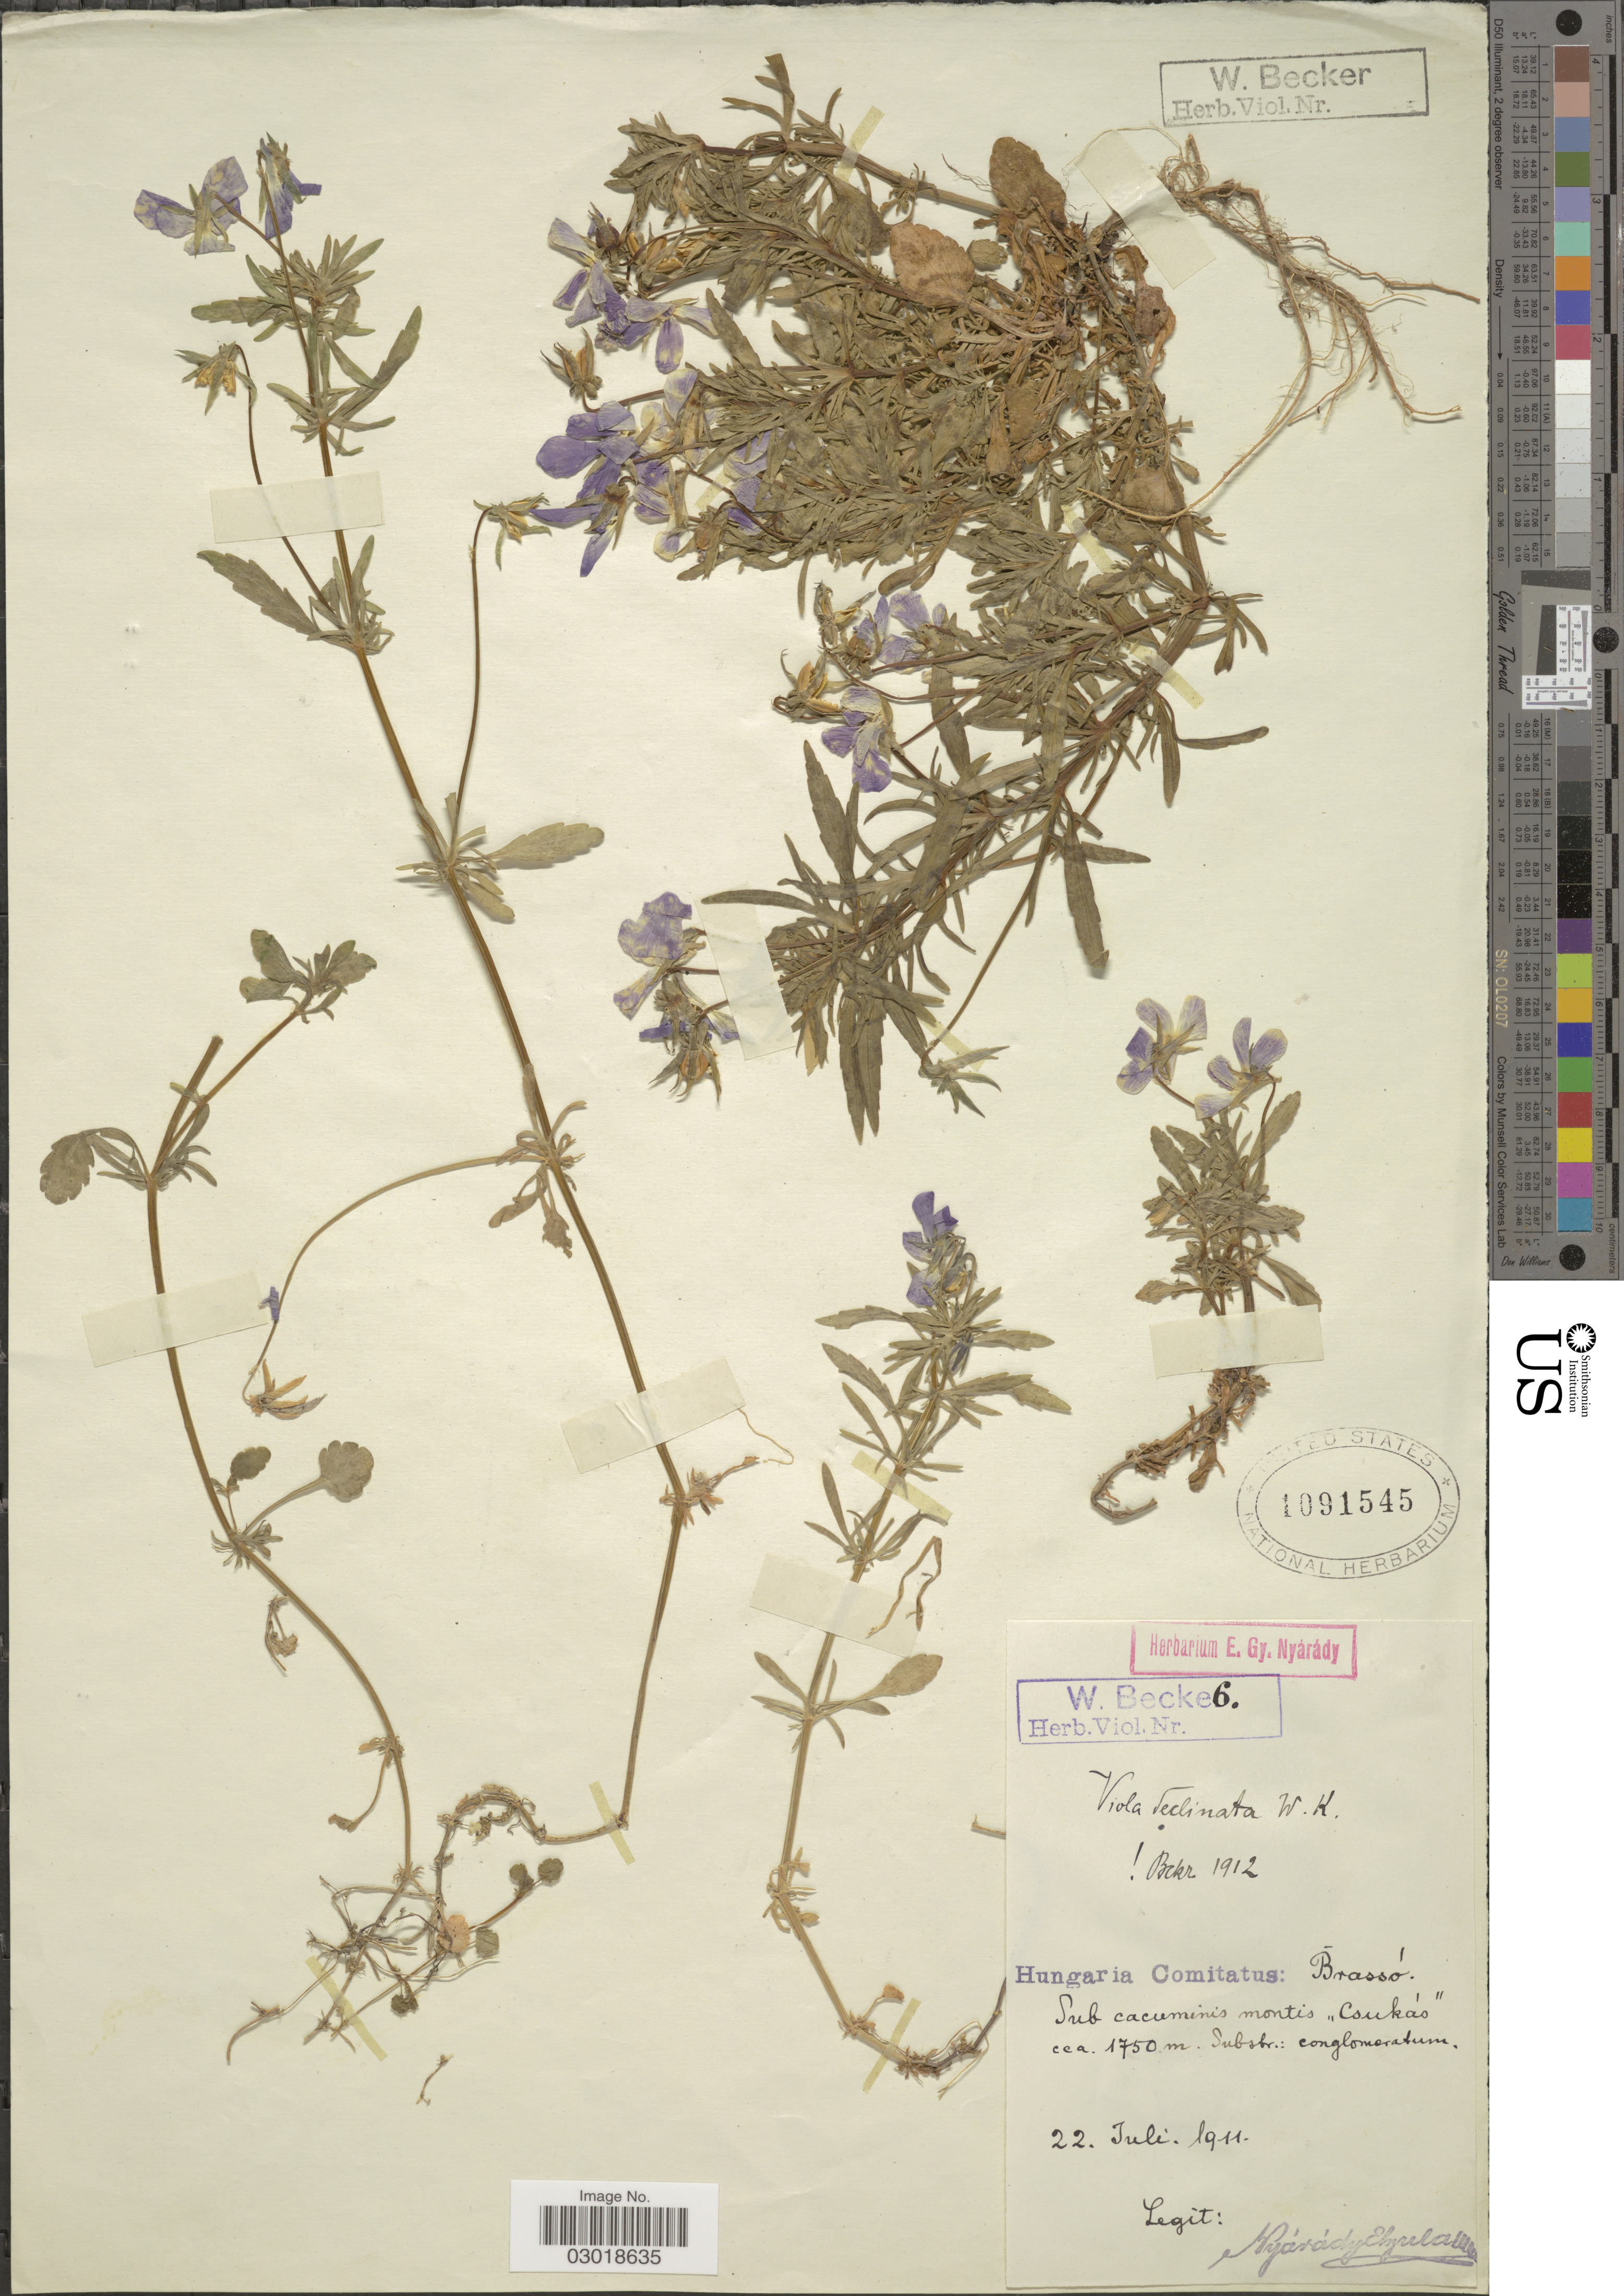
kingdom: Plantae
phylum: Tracheophyta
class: Magnoliopsida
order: Malpighiales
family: Violaceae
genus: Viola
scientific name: Viola declinata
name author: Waldst. & Kit.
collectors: E. Nyárády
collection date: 1911-07-22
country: Hungary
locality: Sub cacuminis monts "Csukáo".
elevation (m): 1750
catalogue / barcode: US 1091545